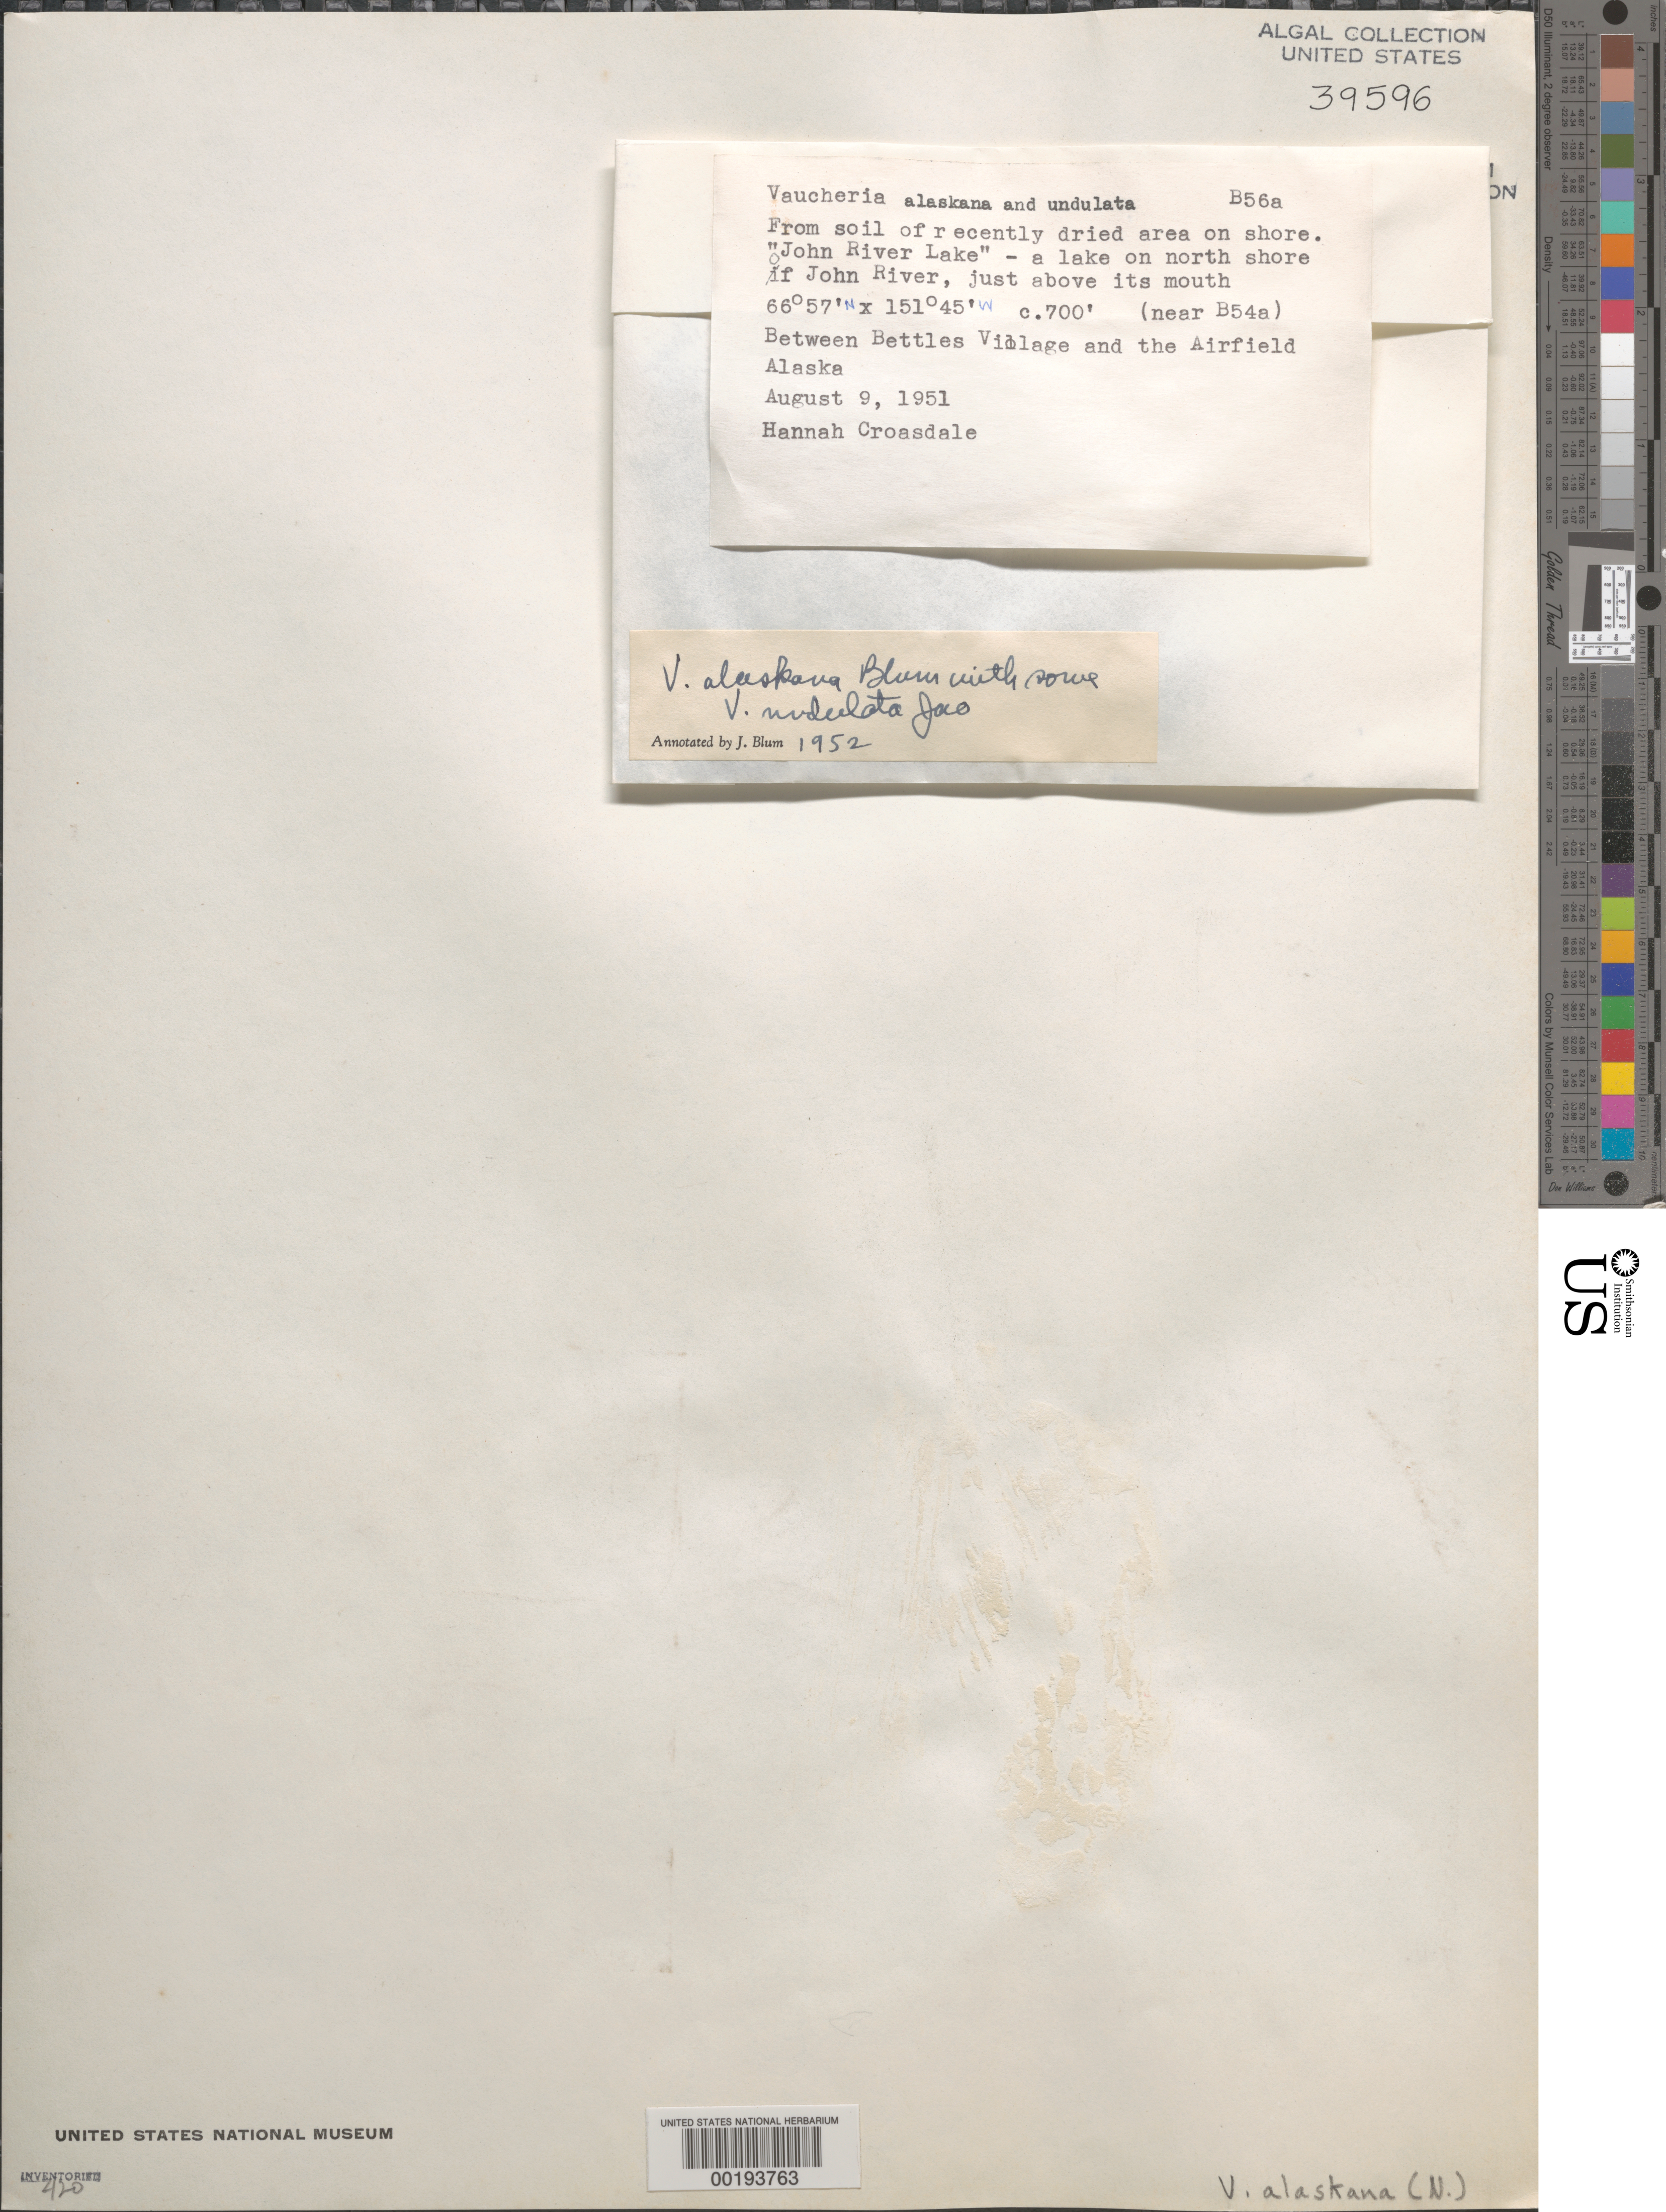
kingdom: Chromista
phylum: Ochrophyta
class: Xanthophyceae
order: Vaucheriales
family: Vaucheriaceae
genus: Vaucheria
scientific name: Vaucheria alaskana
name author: Blum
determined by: Blum, J. L.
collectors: H. T. Croasdale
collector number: B56a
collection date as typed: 09 Aug 1951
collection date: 1951-08-09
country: United States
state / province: Alaska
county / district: Yukon-Koyukuk Division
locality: John River Lake, John River, between Bettles village and airfield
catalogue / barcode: US 39596